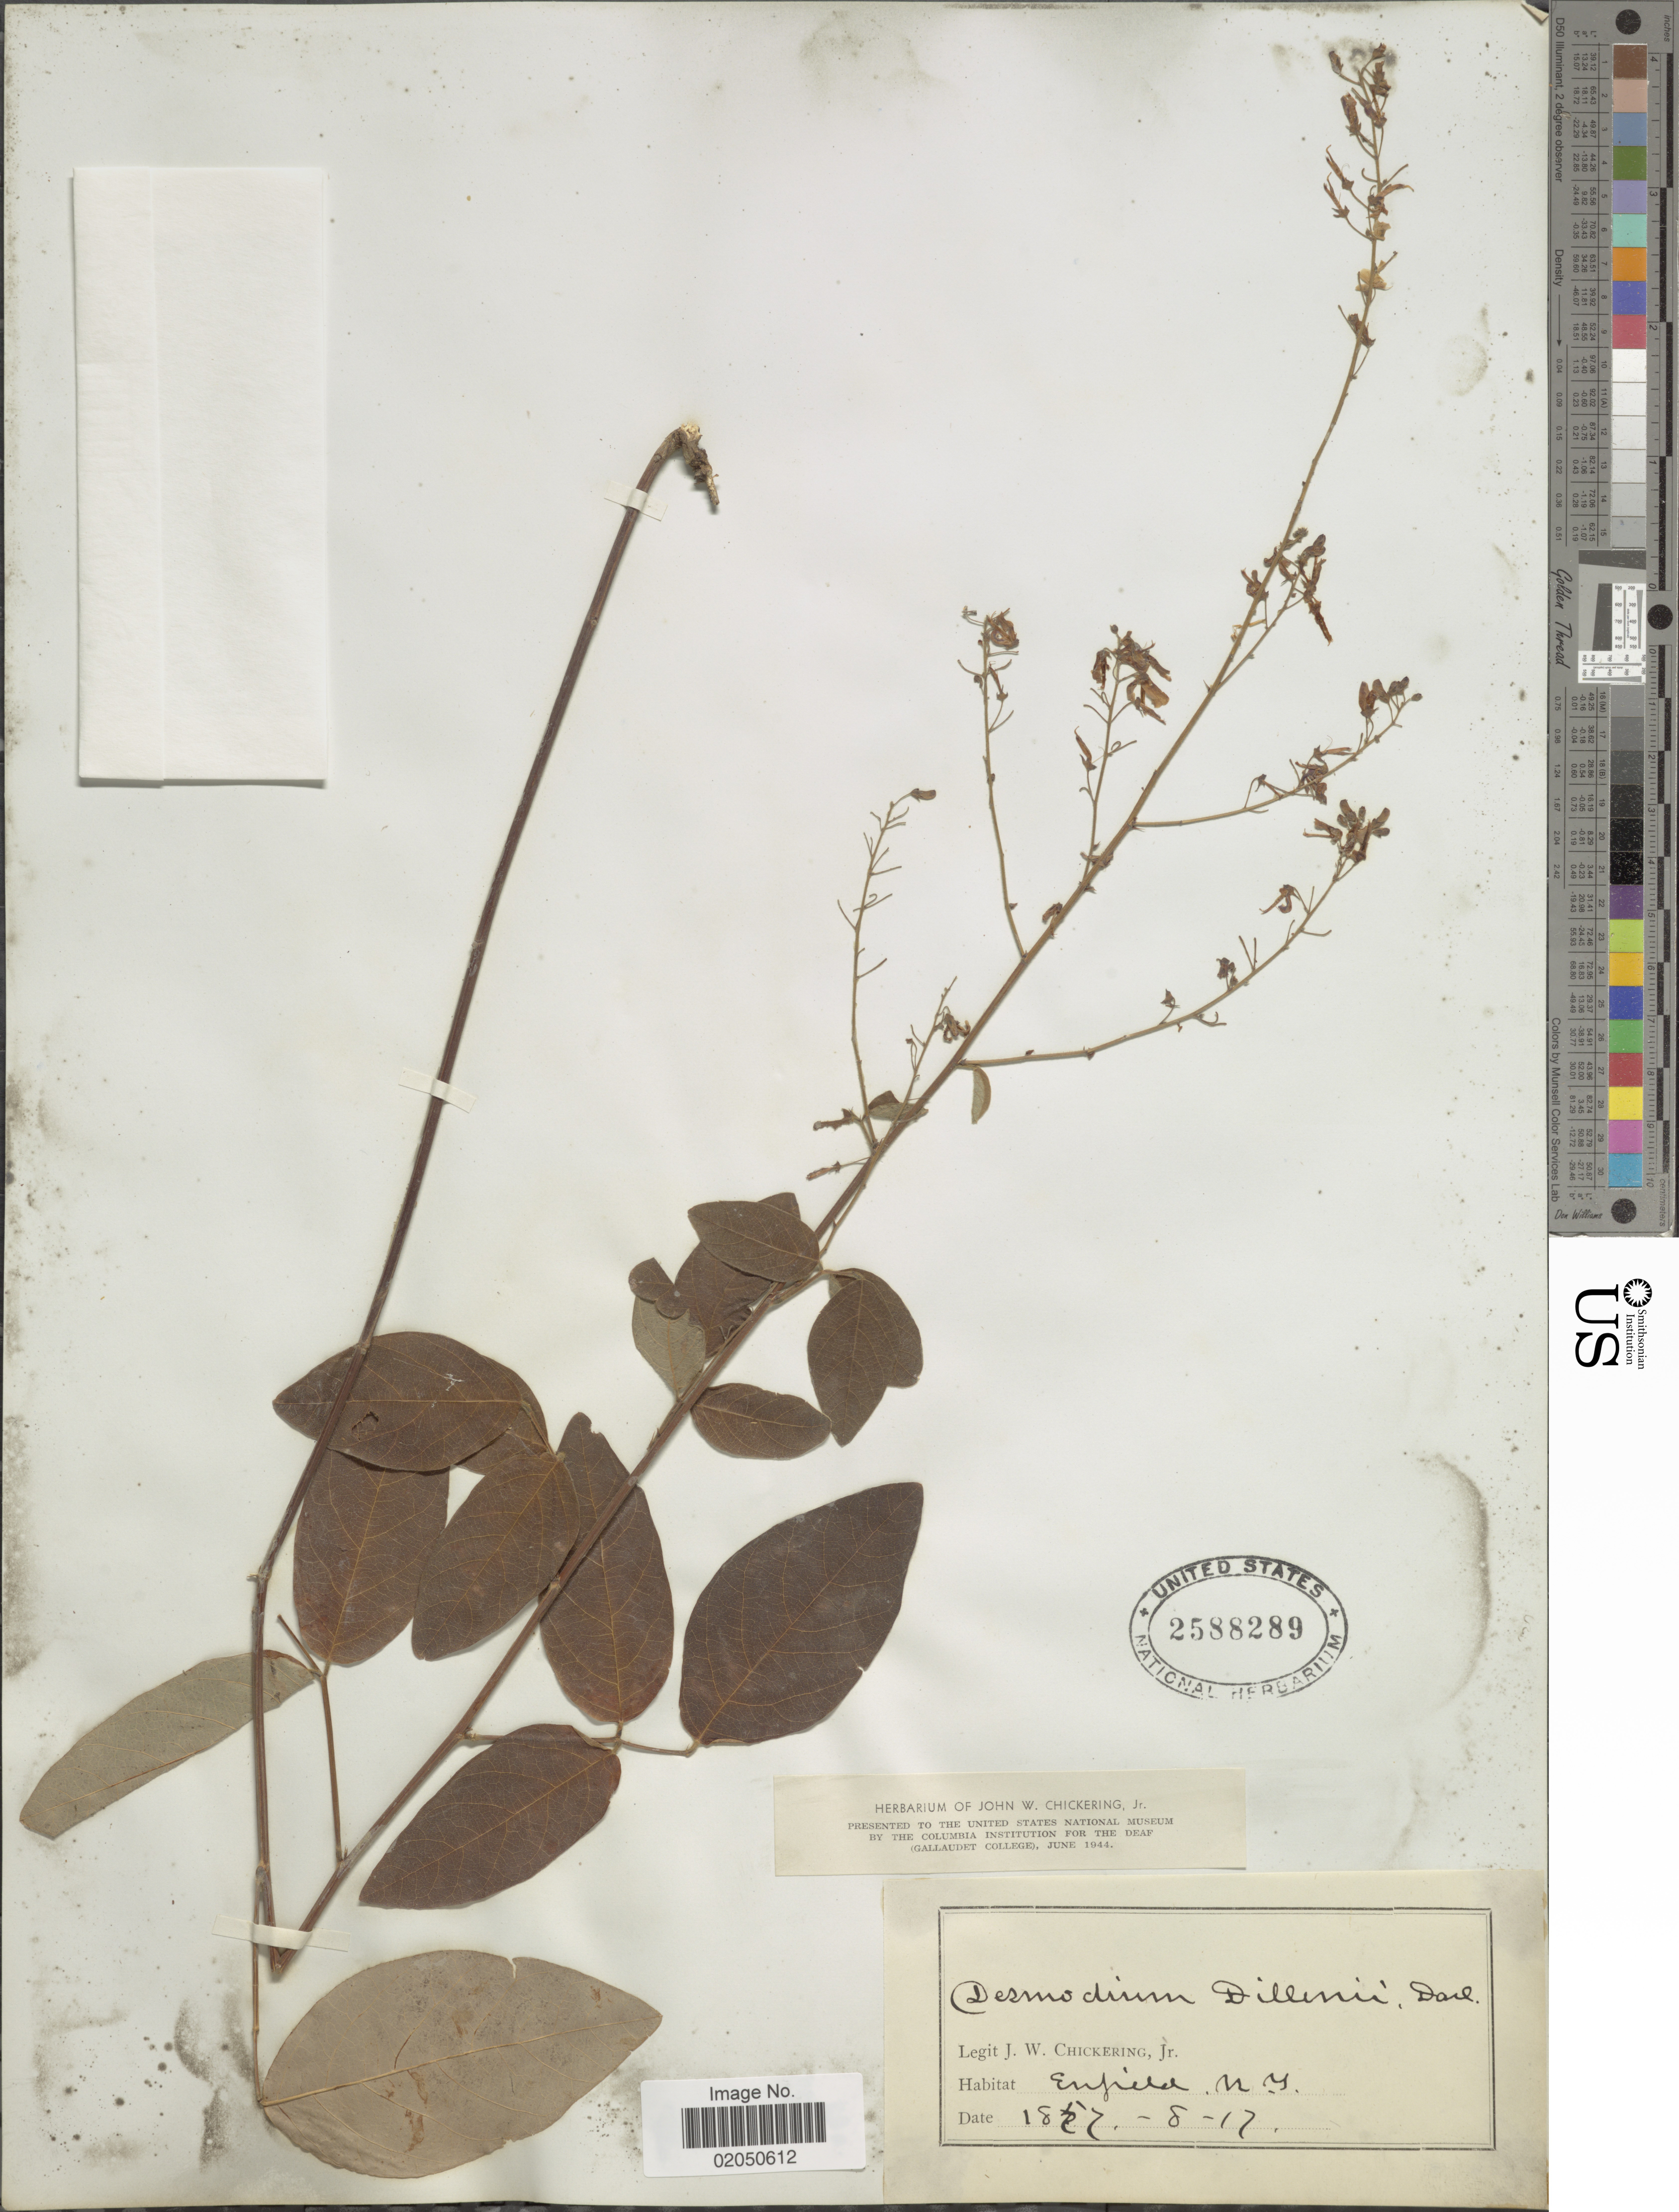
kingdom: Plantae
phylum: Tracheophyta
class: Magnoliopsida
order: Fabales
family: Fabaceae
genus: Desmodium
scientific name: Desmodium glabellum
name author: (Michx.) DC.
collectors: J. W. Chickering Jr.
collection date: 1857-08-17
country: United States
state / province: New York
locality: Enfield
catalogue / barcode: US 2588289